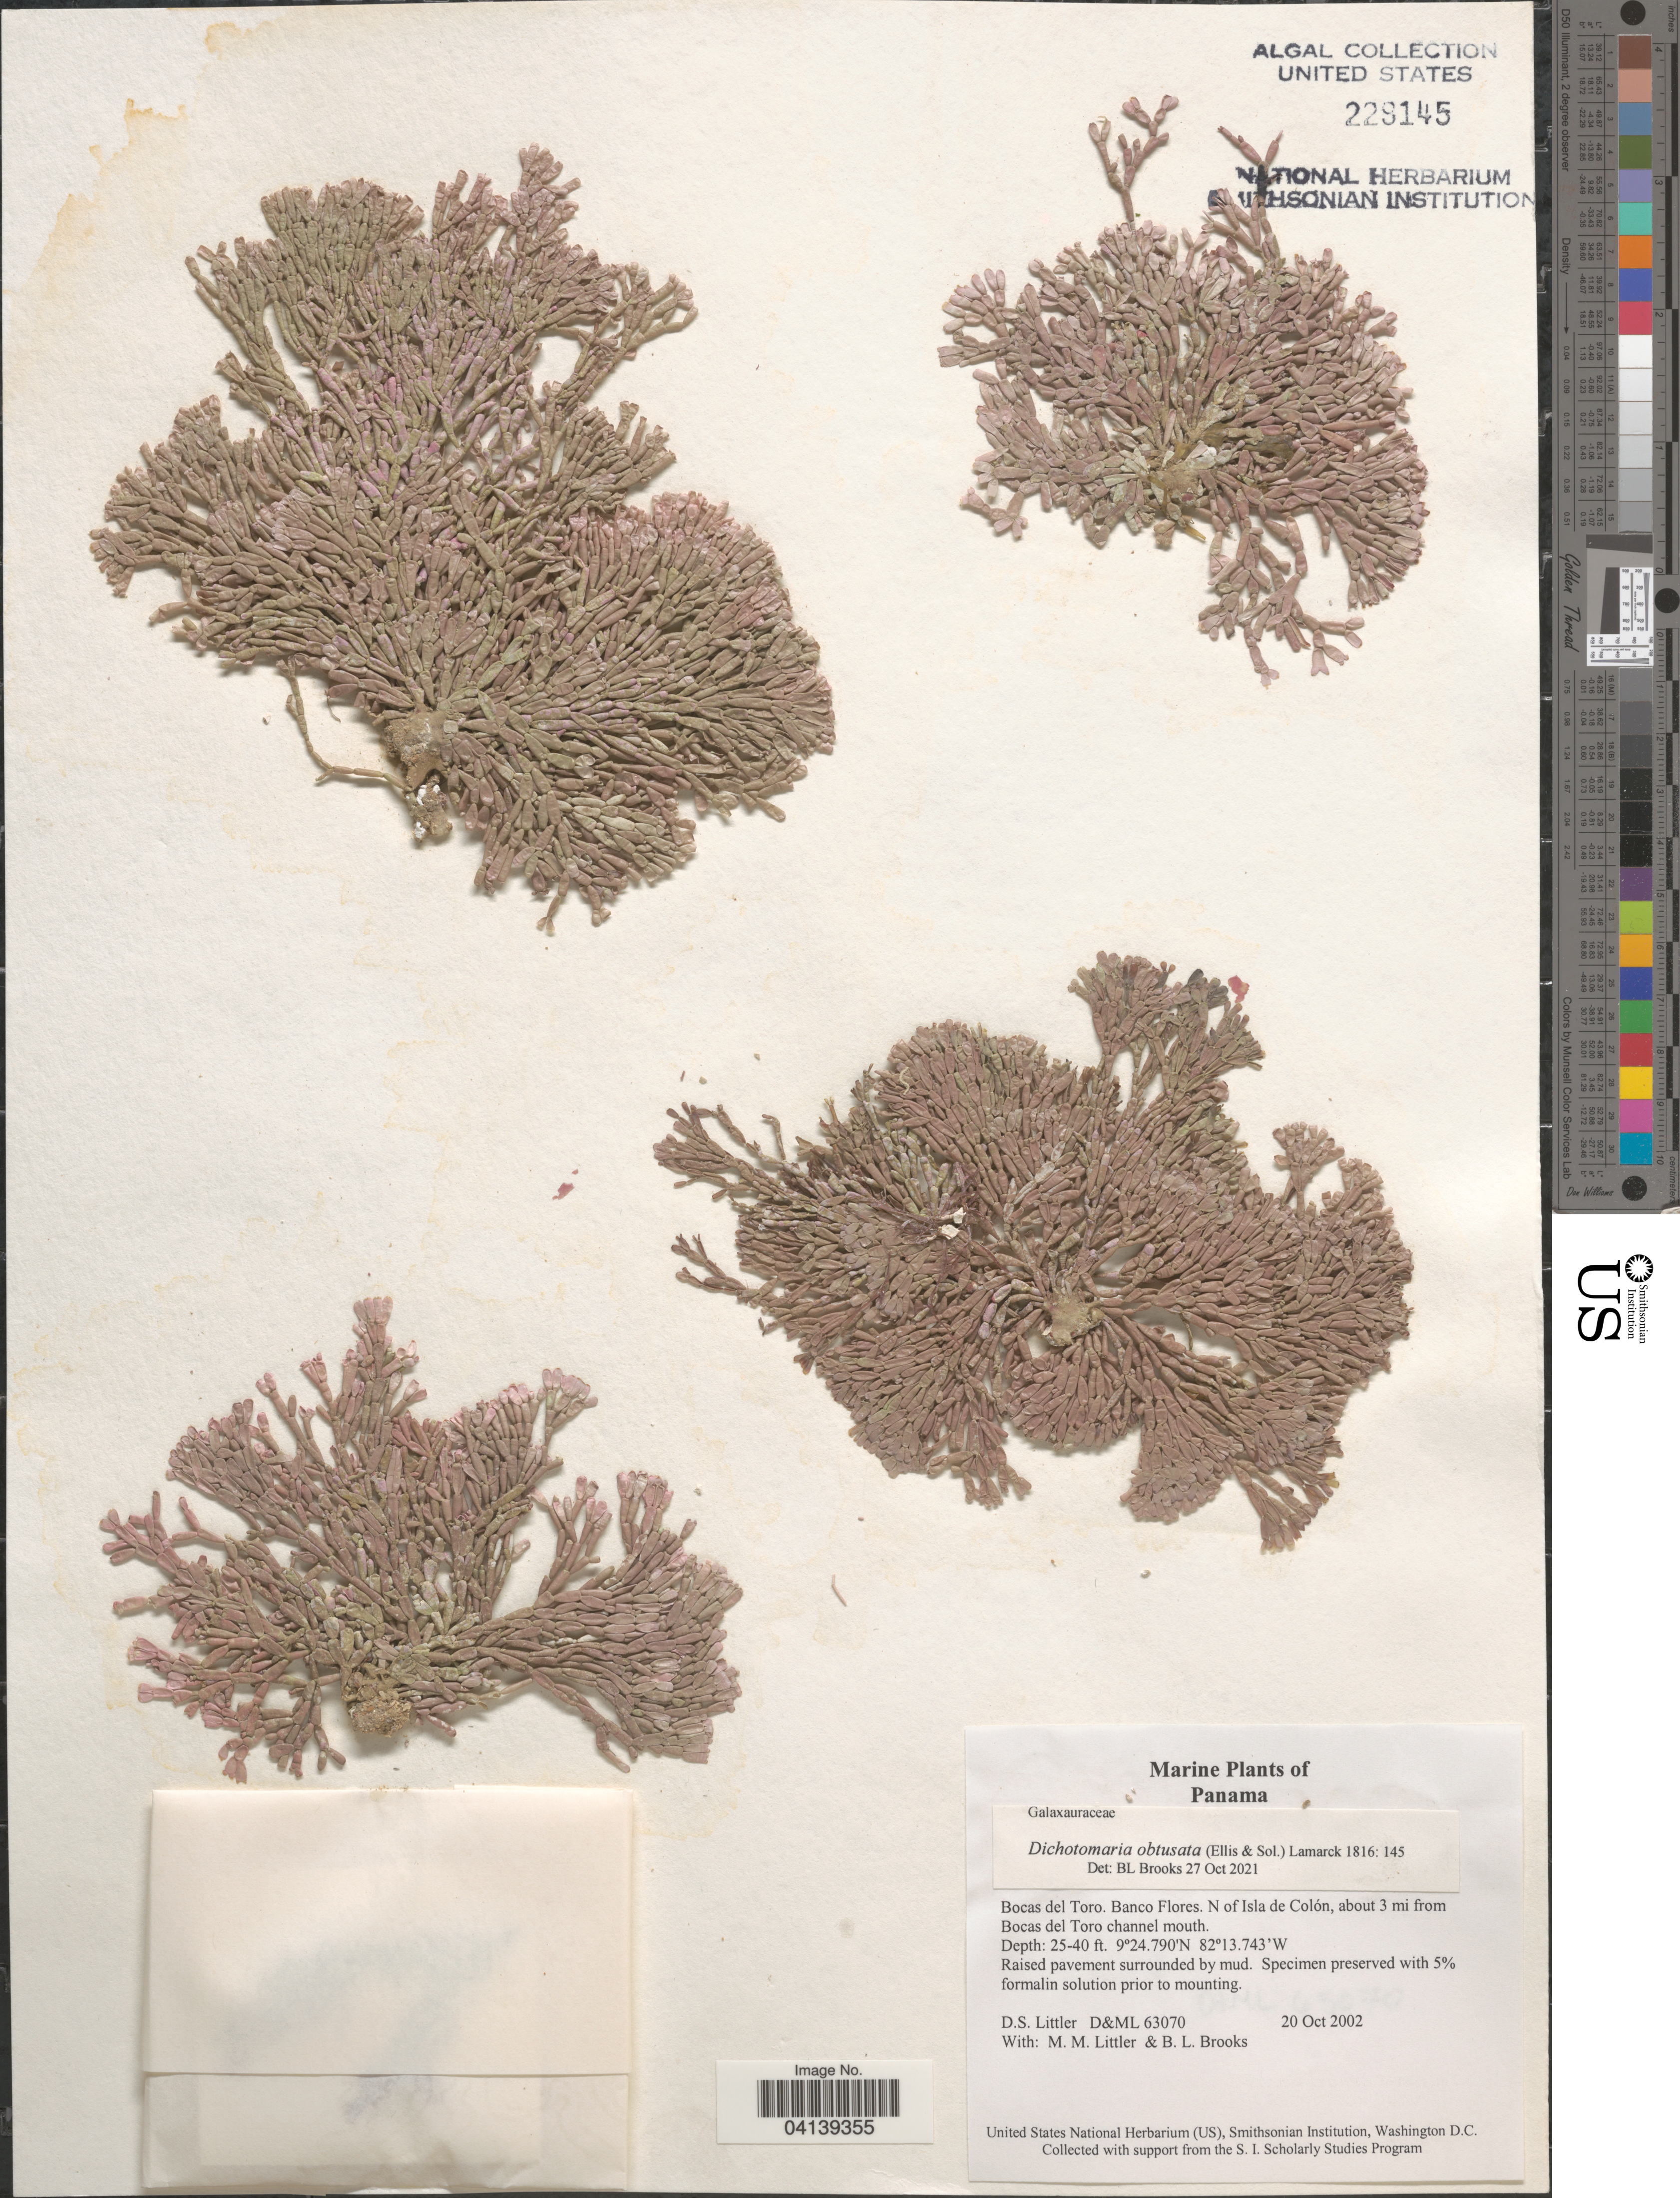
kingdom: Plantae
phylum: Rhodophyta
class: Florideophyceae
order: Nemaliales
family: Galaxauraceae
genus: Dichotomaria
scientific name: Dichotomaria obtusata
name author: (Ellis & Sol.) Lam.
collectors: D. S. Littler & B. Brooks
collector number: D&ML63070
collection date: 2002-10-20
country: Panama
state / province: Bocas del Toro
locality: Banco Flores. N of Isla de Colón, about 3 mi from Bocas del Toro channel mouth.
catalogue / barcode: US 229145